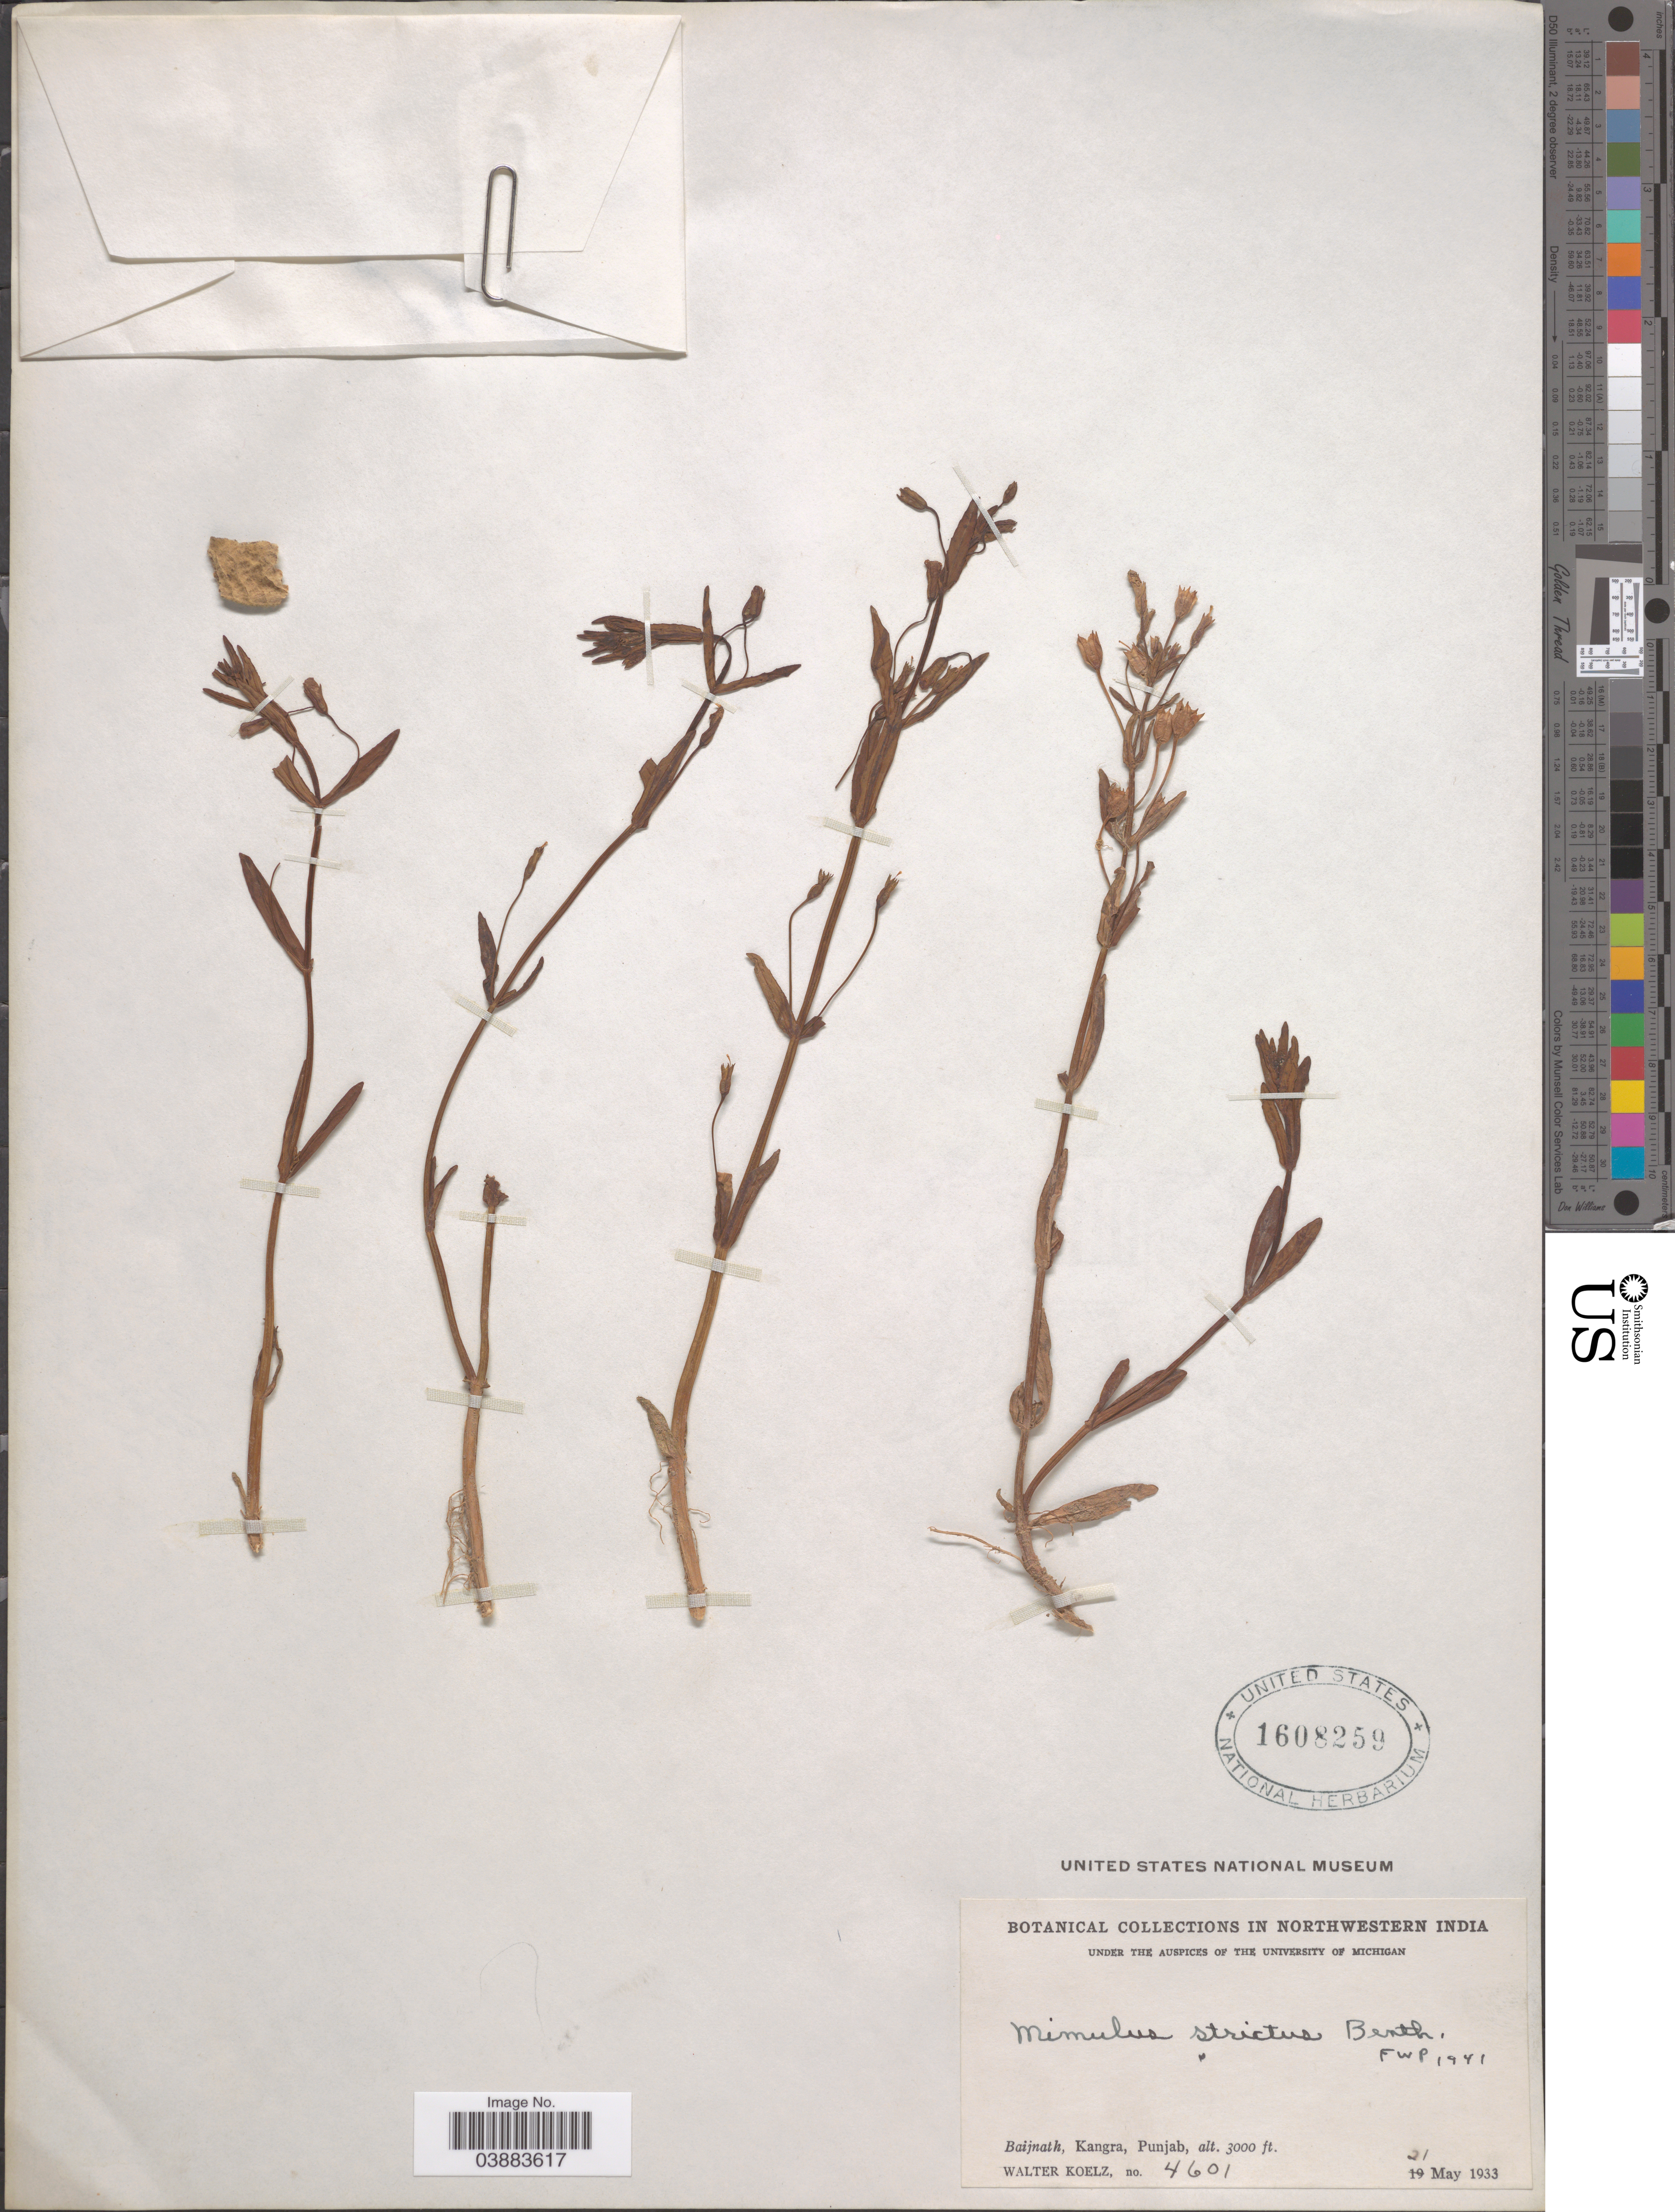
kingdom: Plantae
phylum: Tracheophyta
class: Magnoliopsida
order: Lamiales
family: Phrymaceae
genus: Mimulus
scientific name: Mimulus strictus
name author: Benth.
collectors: W. N. Koelz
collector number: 4601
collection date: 1933-05-21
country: India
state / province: Punjab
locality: Northwestern India. Baijnath, Kangra.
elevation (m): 914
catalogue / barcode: US 1608259